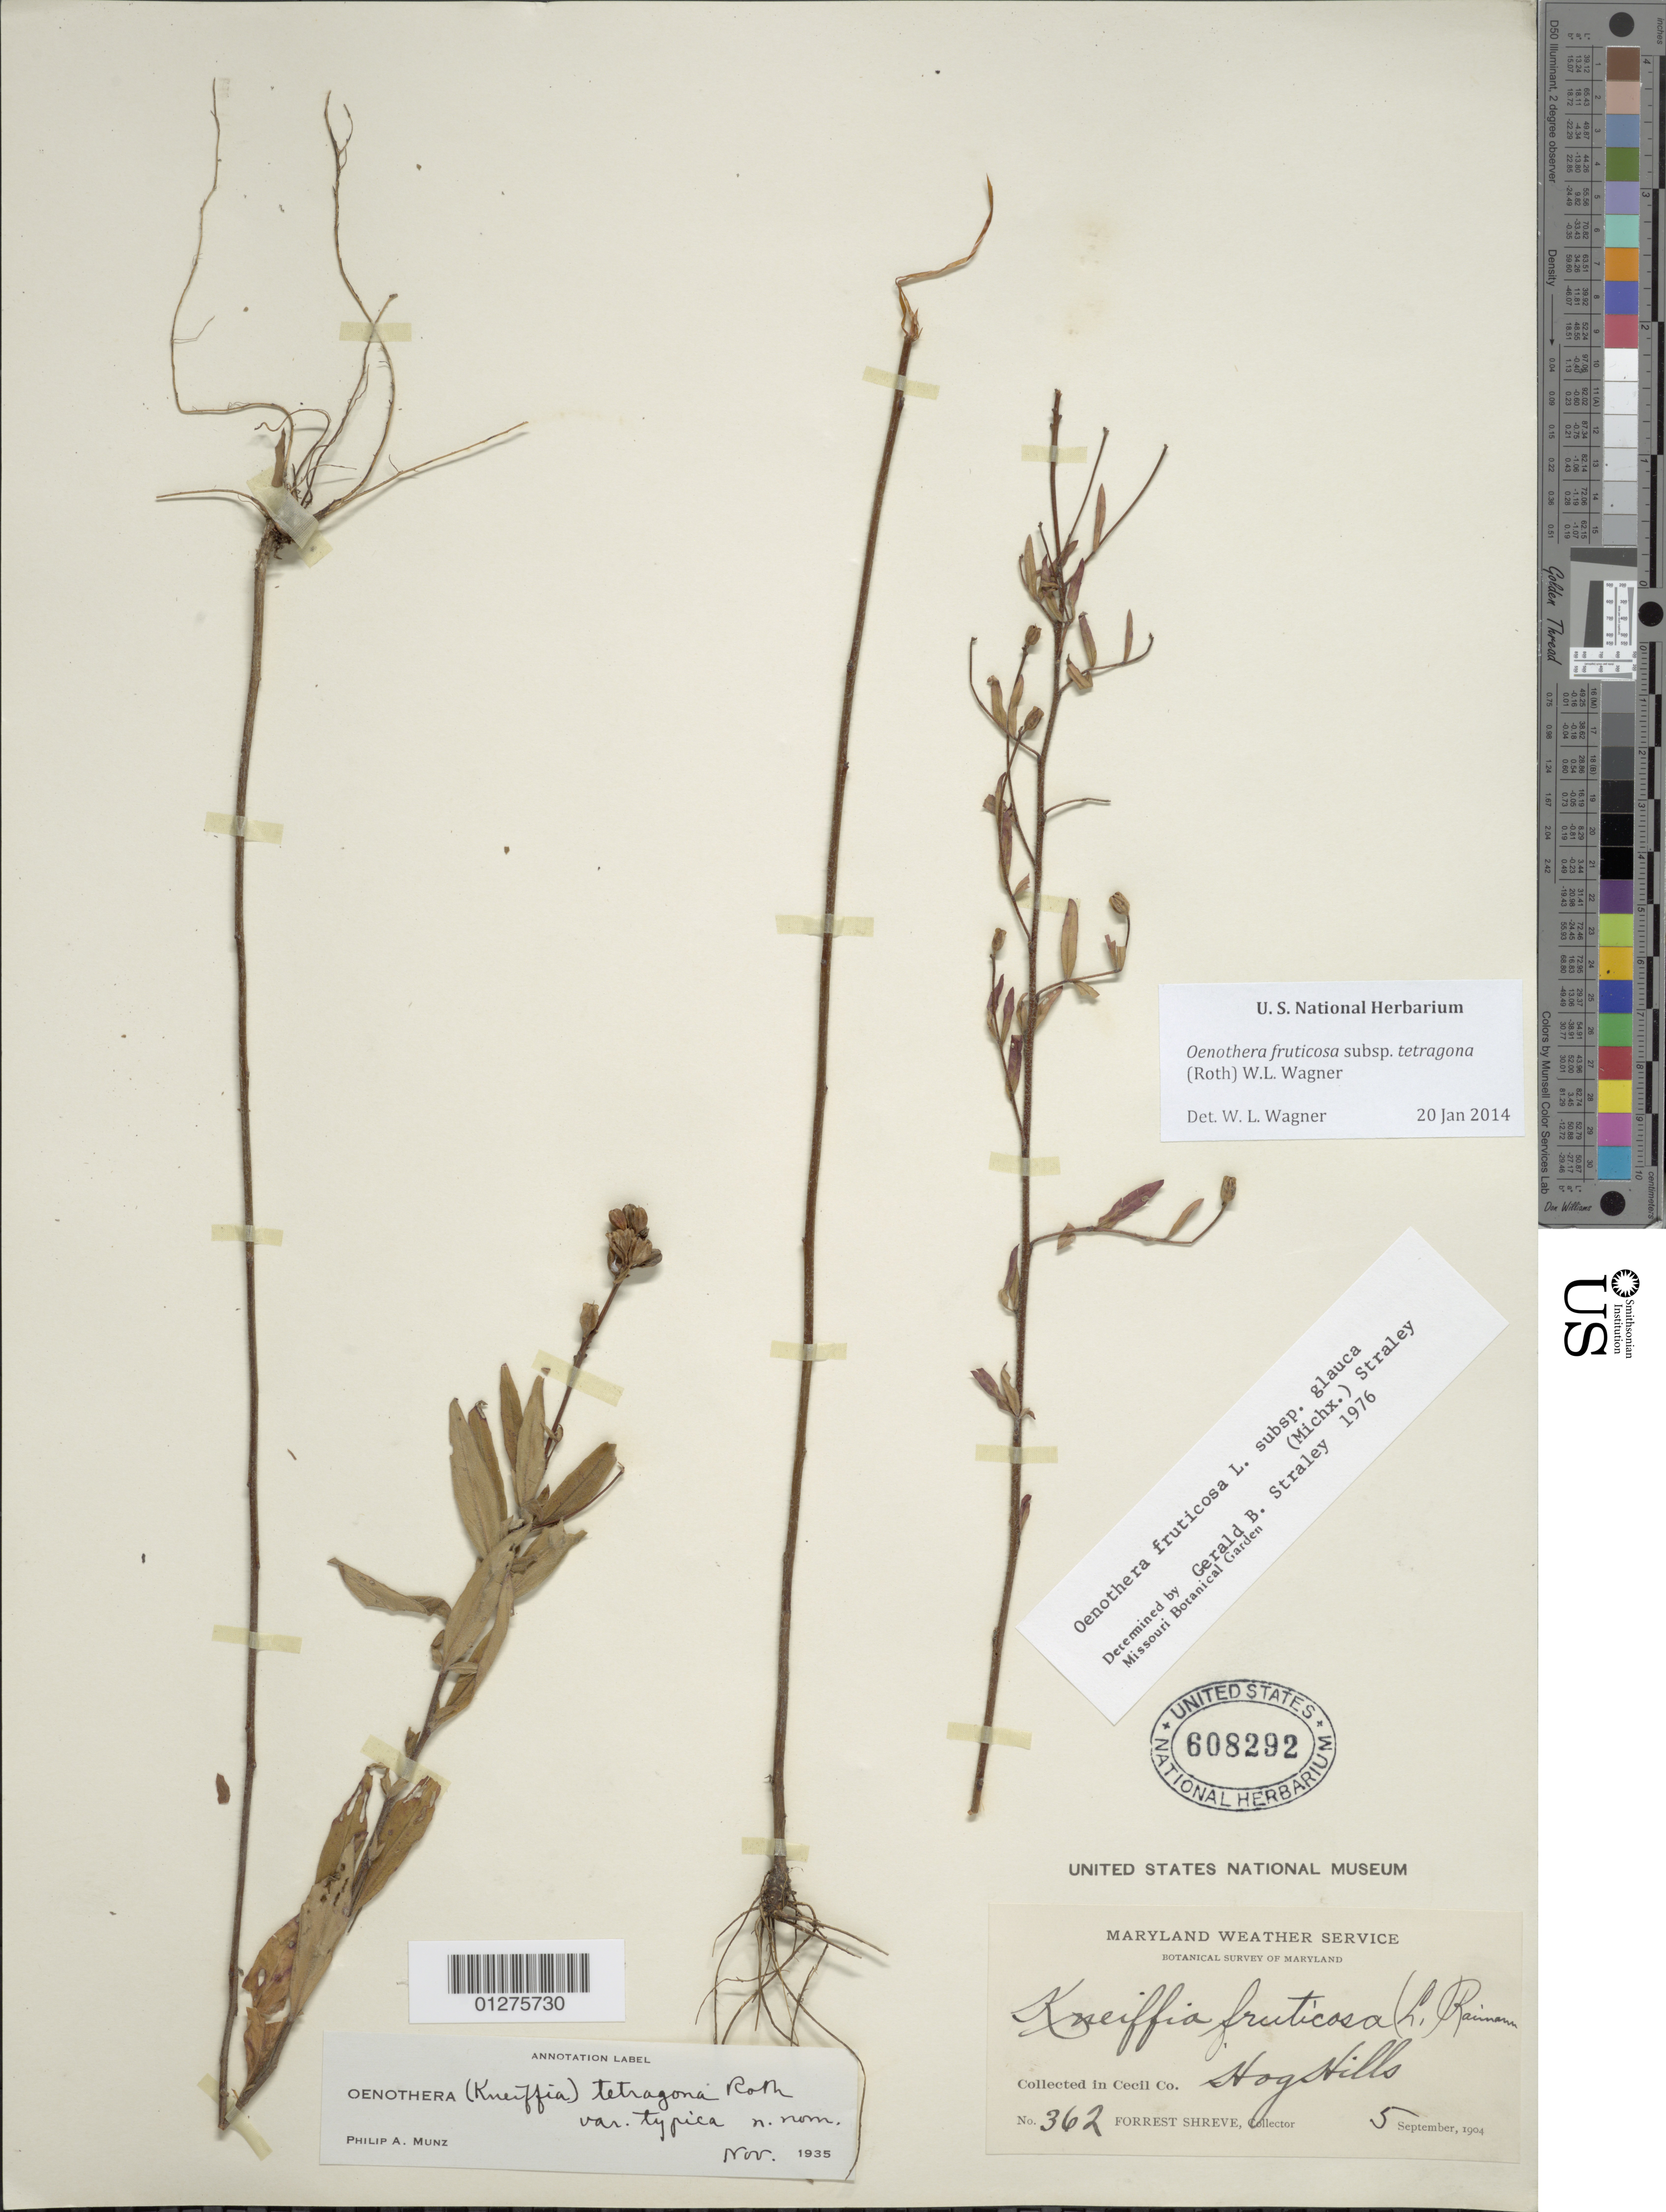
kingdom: Plantae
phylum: Tracheophyta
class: Magnoliopsida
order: Myrtales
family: Onagraceae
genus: Oenothera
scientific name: Oenothera fruticosa subsp. tetragona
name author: (Roth) W.L. Wagner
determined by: Wagner, W. L., (BOT), Smithsonian Institution - National Museum of Natural History (UNITED STATES)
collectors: F. Shreve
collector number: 362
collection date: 1904-09-05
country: United States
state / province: Maryland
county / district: Cecil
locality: Hog Hills.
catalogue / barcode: US 608292